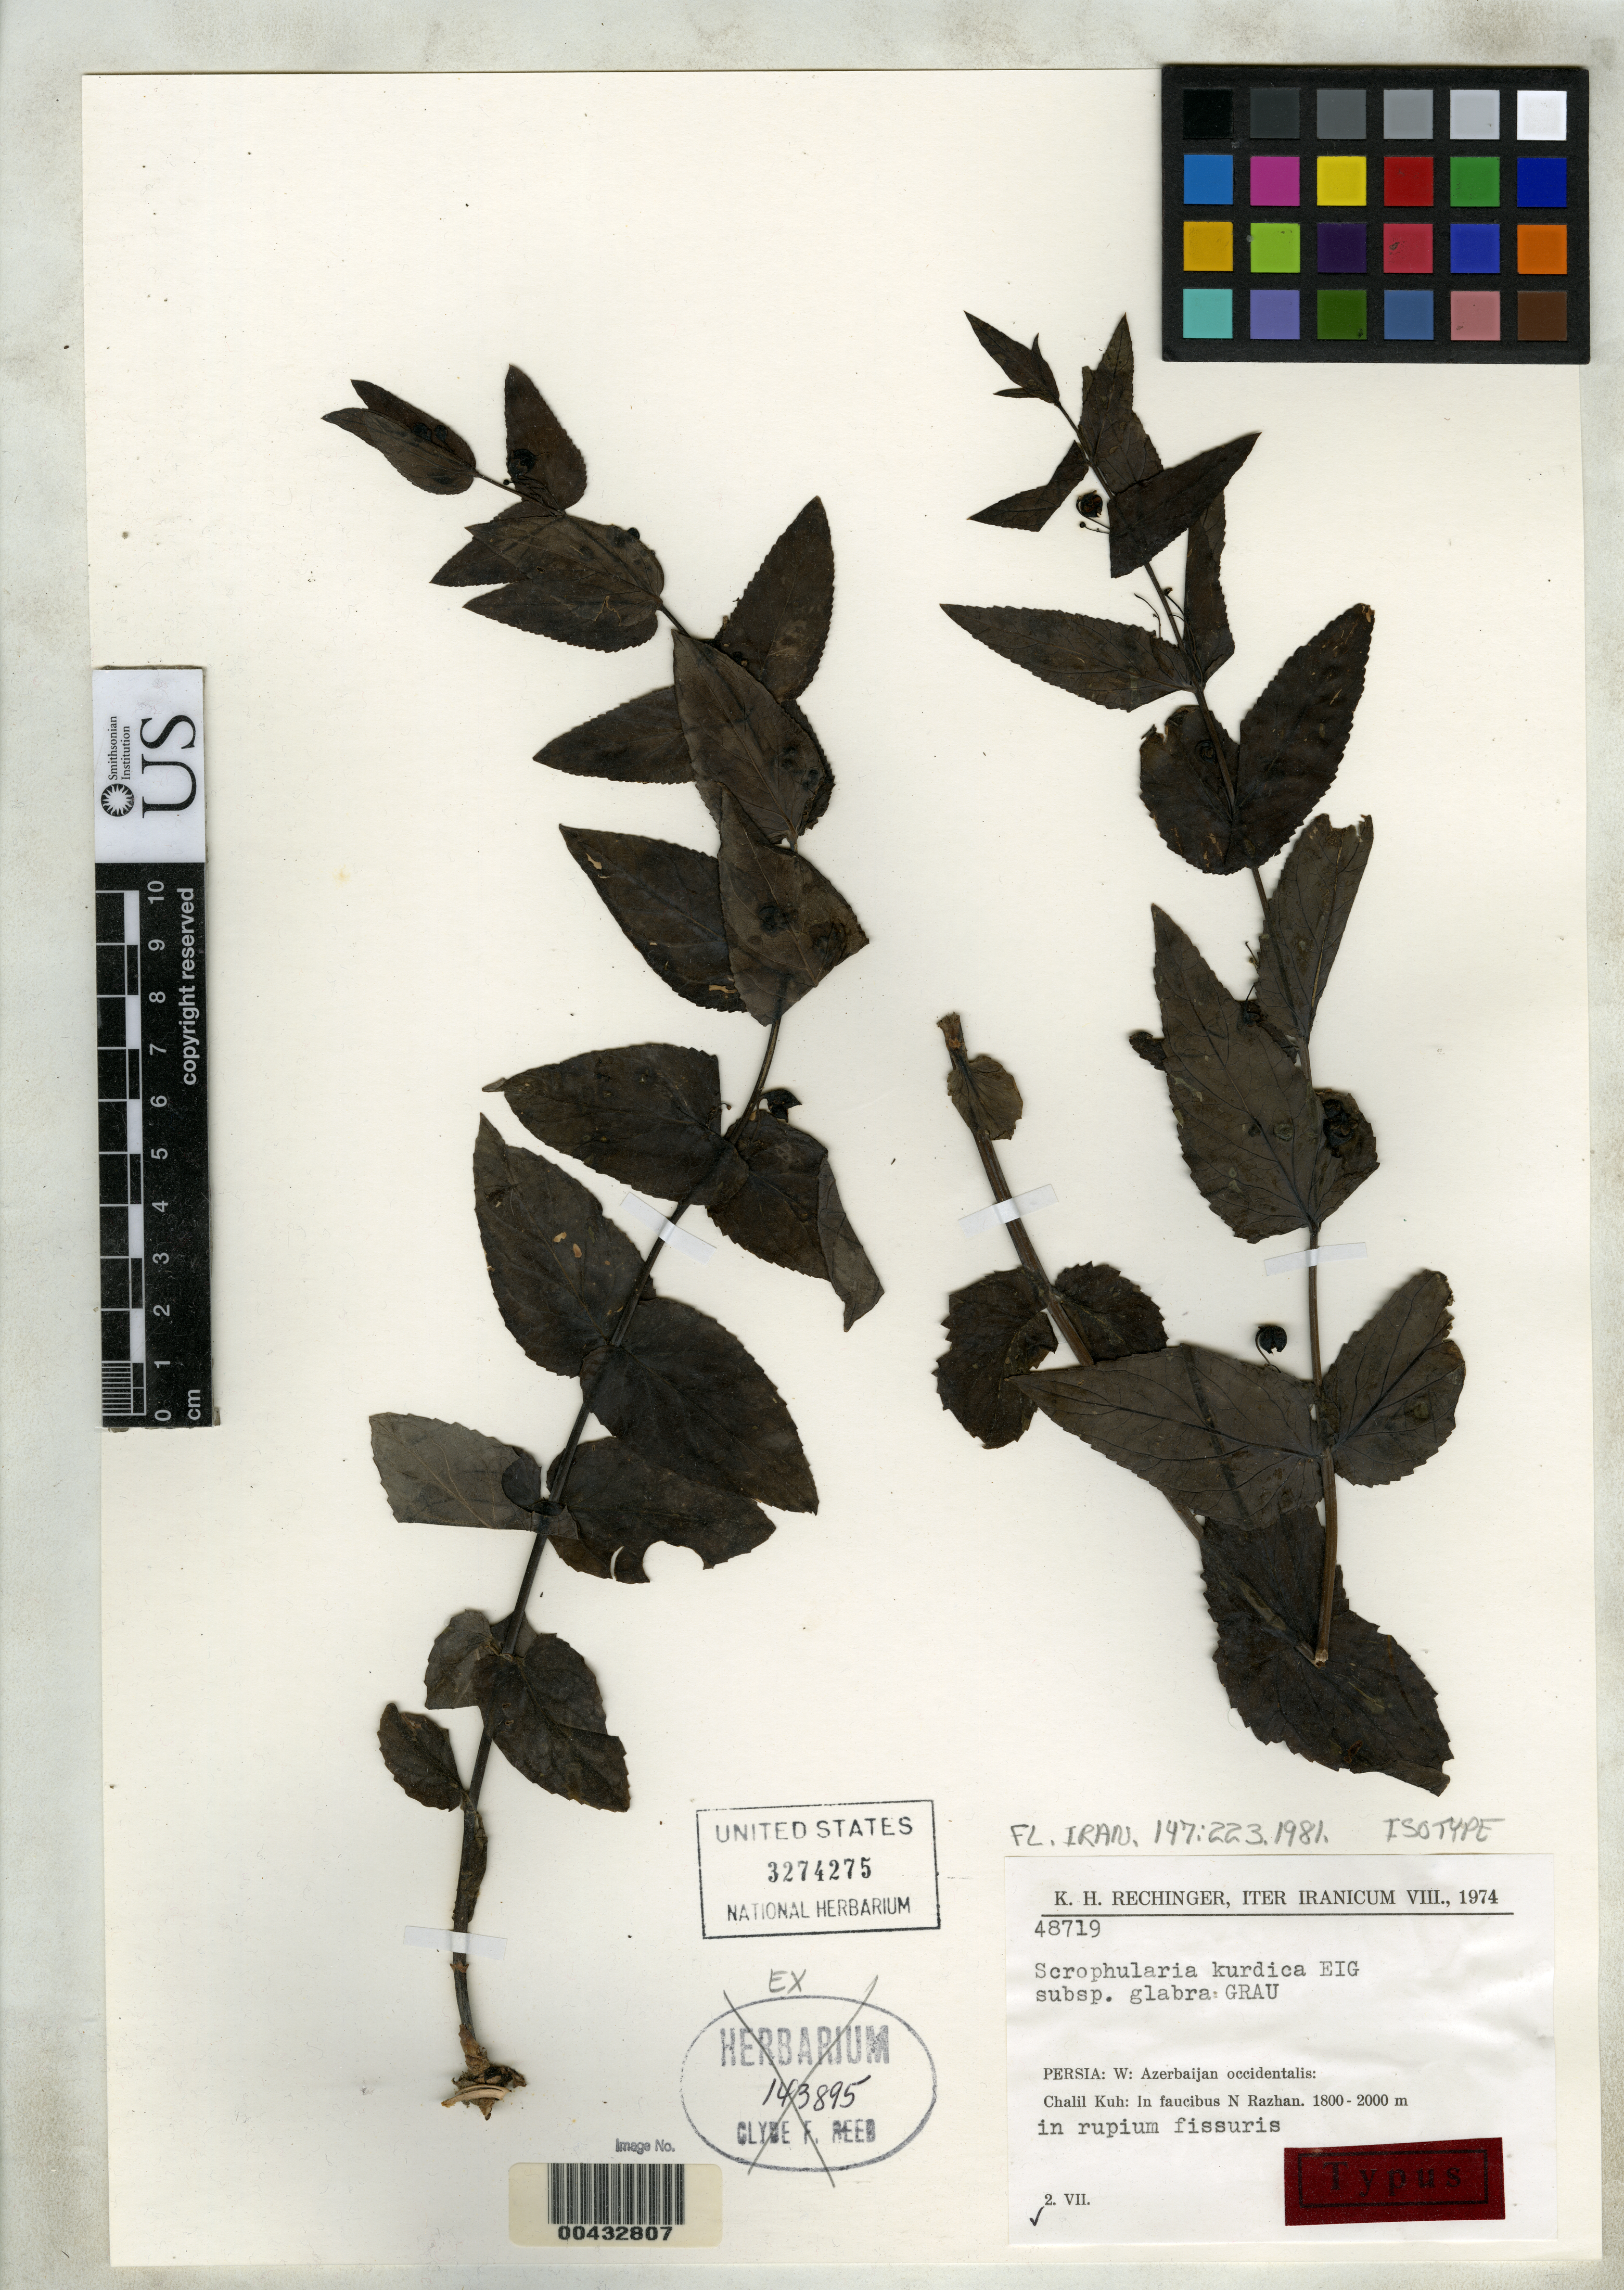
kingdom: Plantae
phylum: Tracheophyta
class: Magnoliopsida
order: Lamiales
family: Scrophulariaceae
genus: Scrophularia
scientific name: Scrophularia kurdica subsp. glabra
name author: Grau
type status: Isotype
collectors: K. H. Rechinger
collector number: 48719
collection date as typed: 02 Jul 1974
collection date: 1974-07-02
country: Iran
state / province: East Azerbaijan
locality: Chalil Kuh, in Faucibus Nrazhan.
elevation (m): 1800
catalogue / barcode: US 3274275